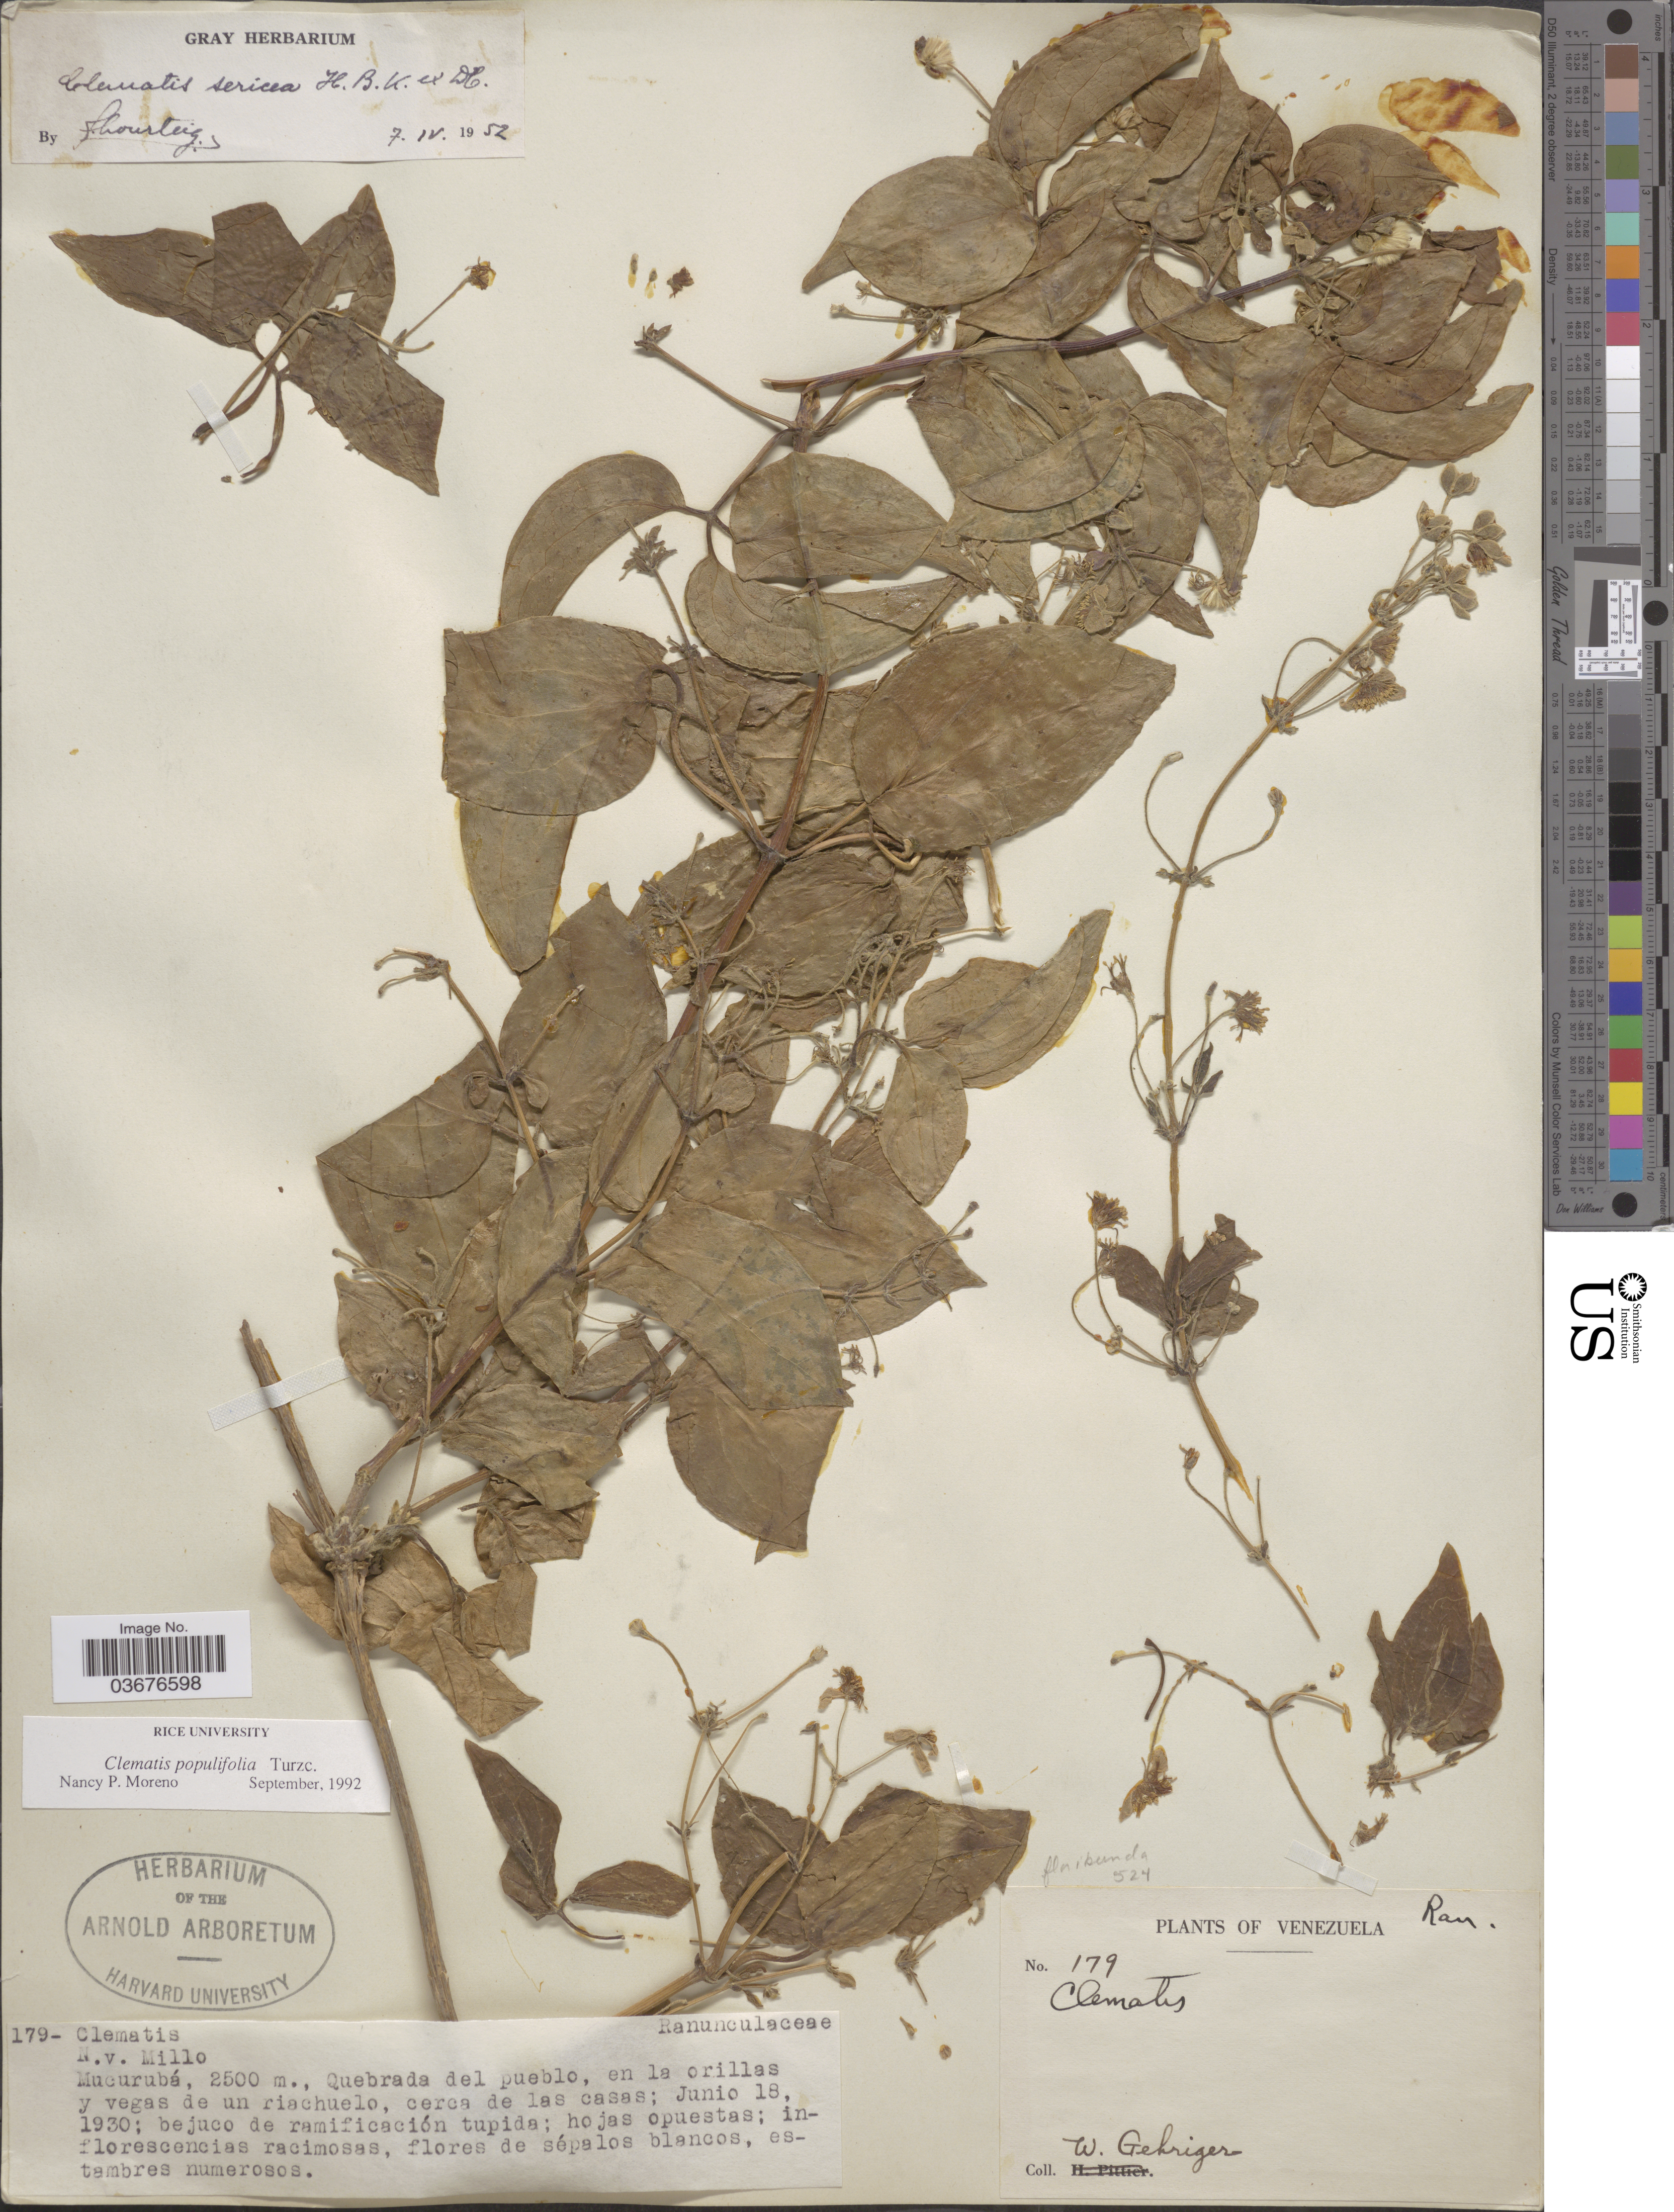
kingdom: Plantae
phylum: Tracheophyta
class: Magnoliopsida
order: Ranunculales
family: Ranunculaceae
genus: Clematis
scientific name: Clematis populifolia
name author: Turcz.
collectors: W. Gehriger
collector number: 179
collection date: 1930-06-18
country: Venezuela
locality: Mucurubá.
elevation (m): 2500